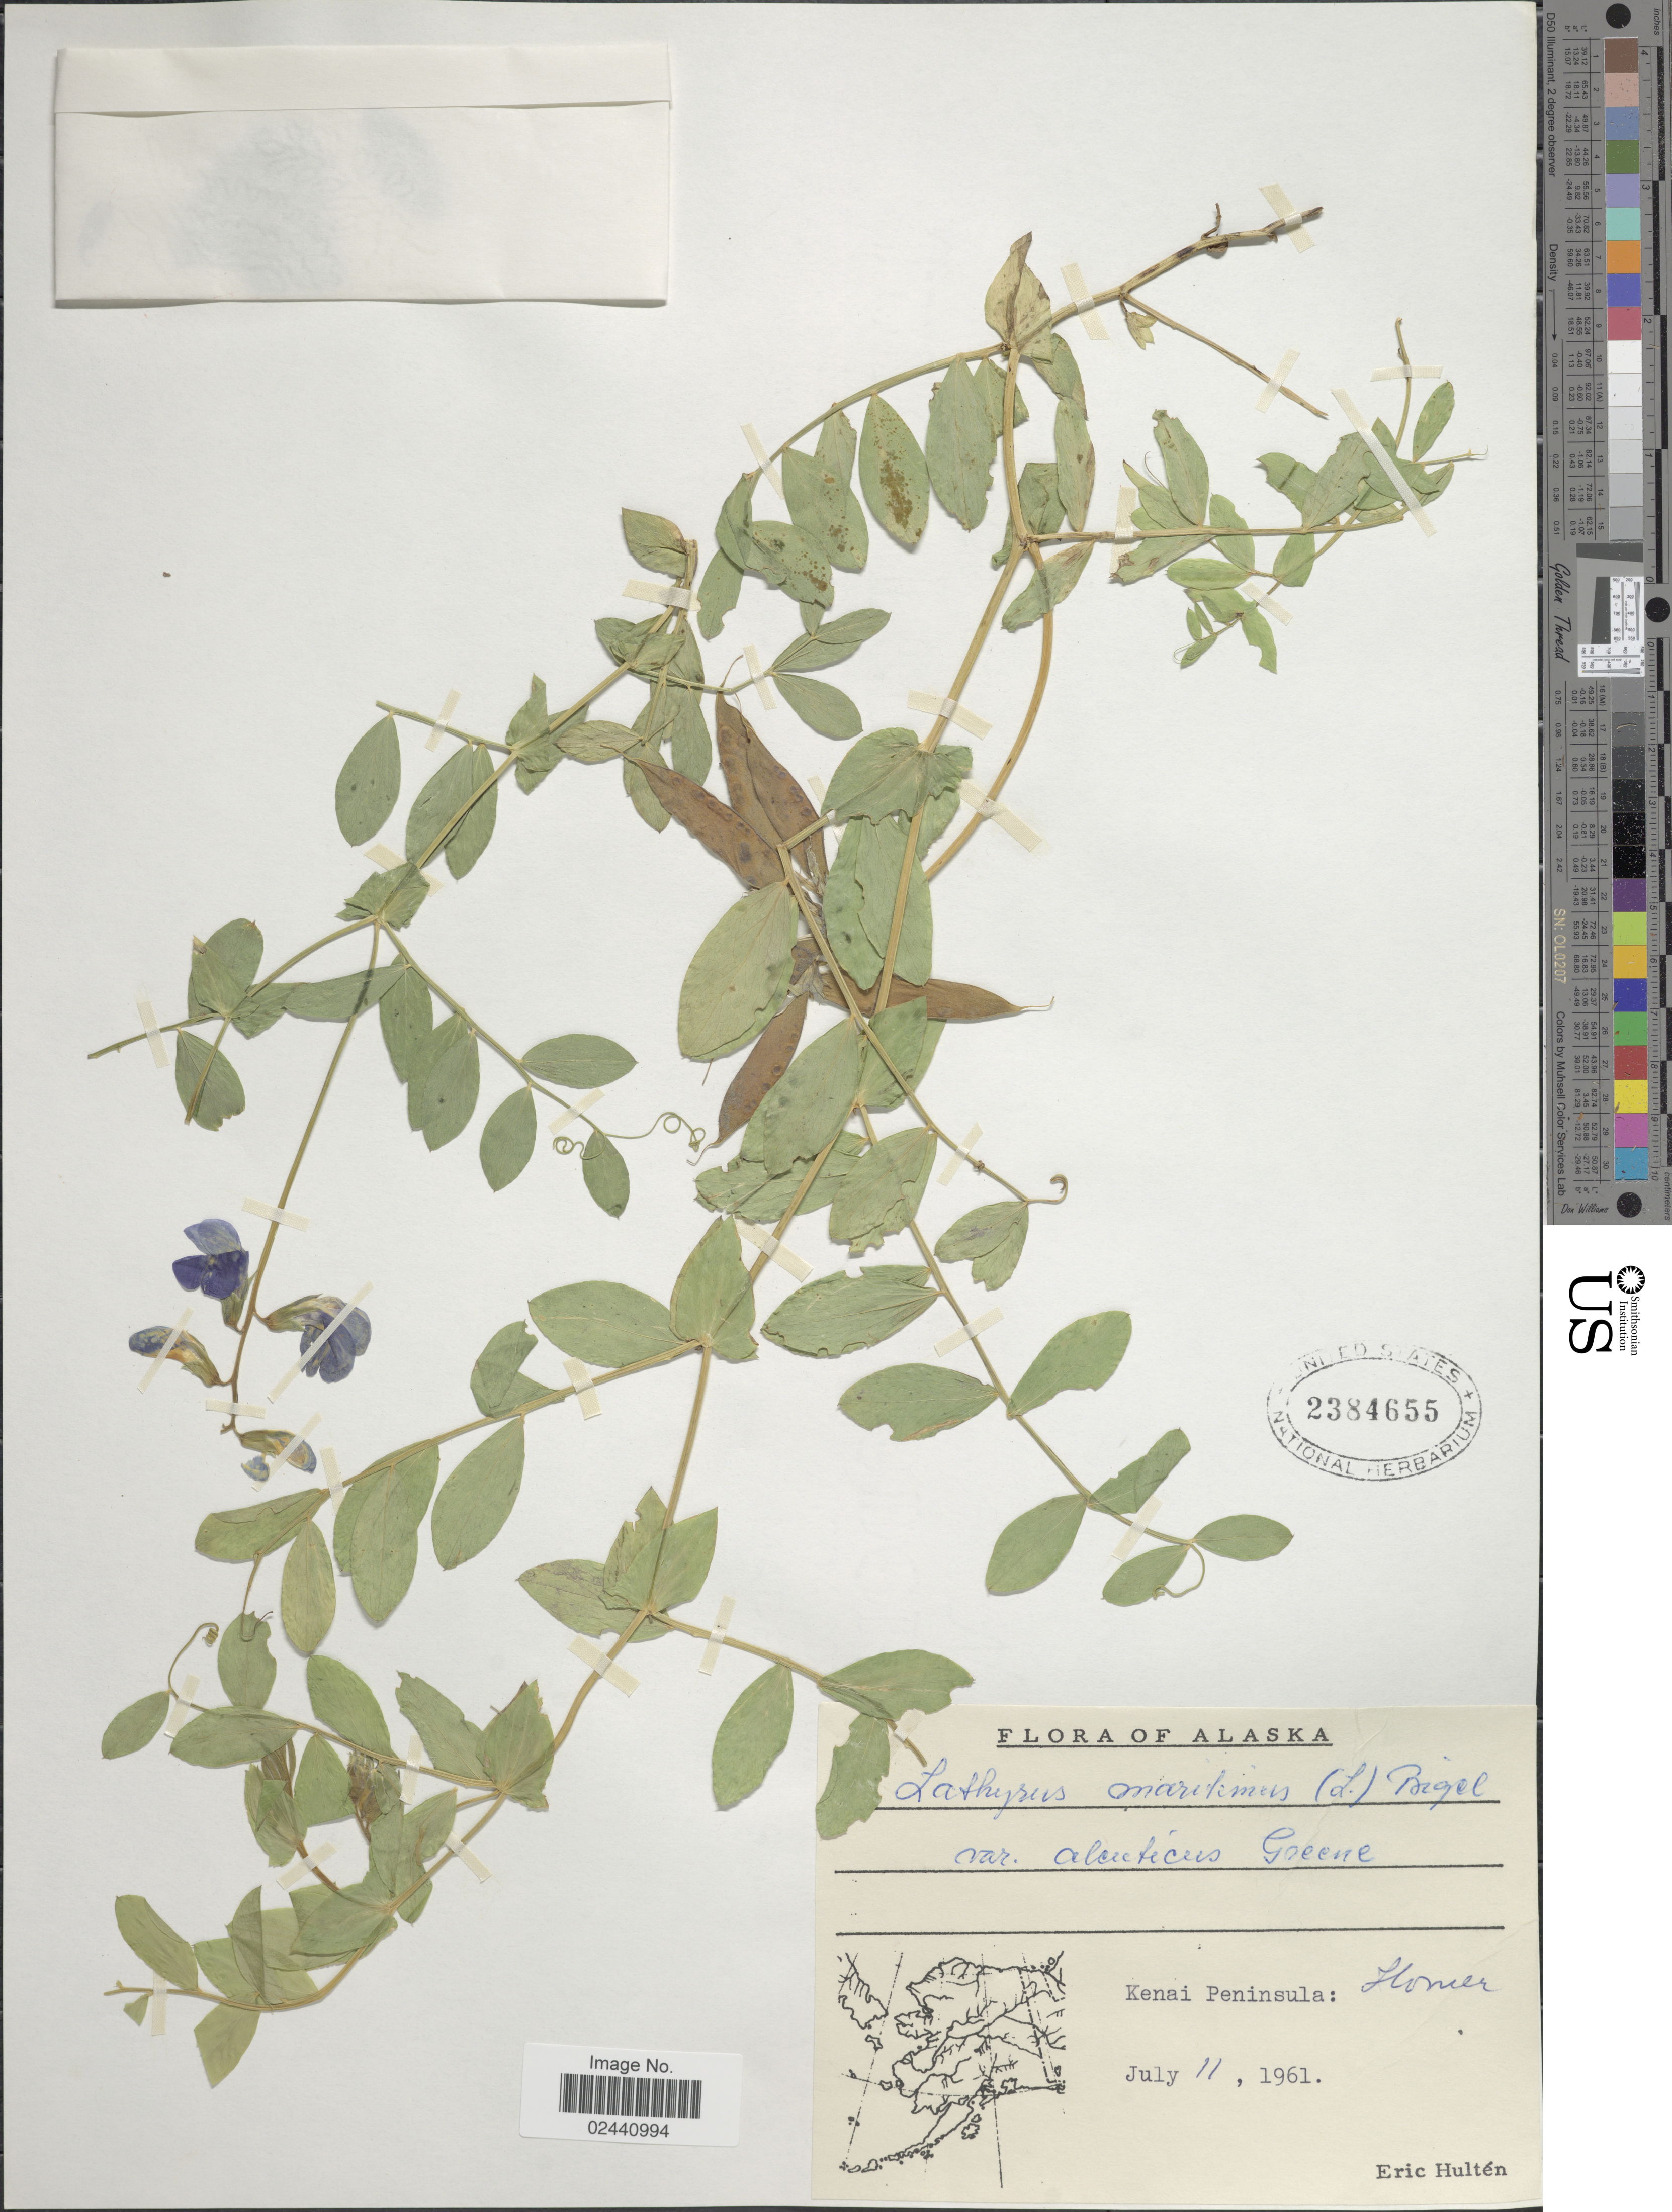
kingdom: Plantae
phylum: Tracheophyta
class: Magnoliopsida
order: Fabales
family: Fabaceae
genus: Lathyrus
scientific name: Lathyrus maritimus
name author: Torr.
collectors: E. G. Hultén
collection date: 1961-07-11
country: United States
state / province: Alaska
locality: Kenai Peninsula: Homer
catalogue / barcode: US 2384655